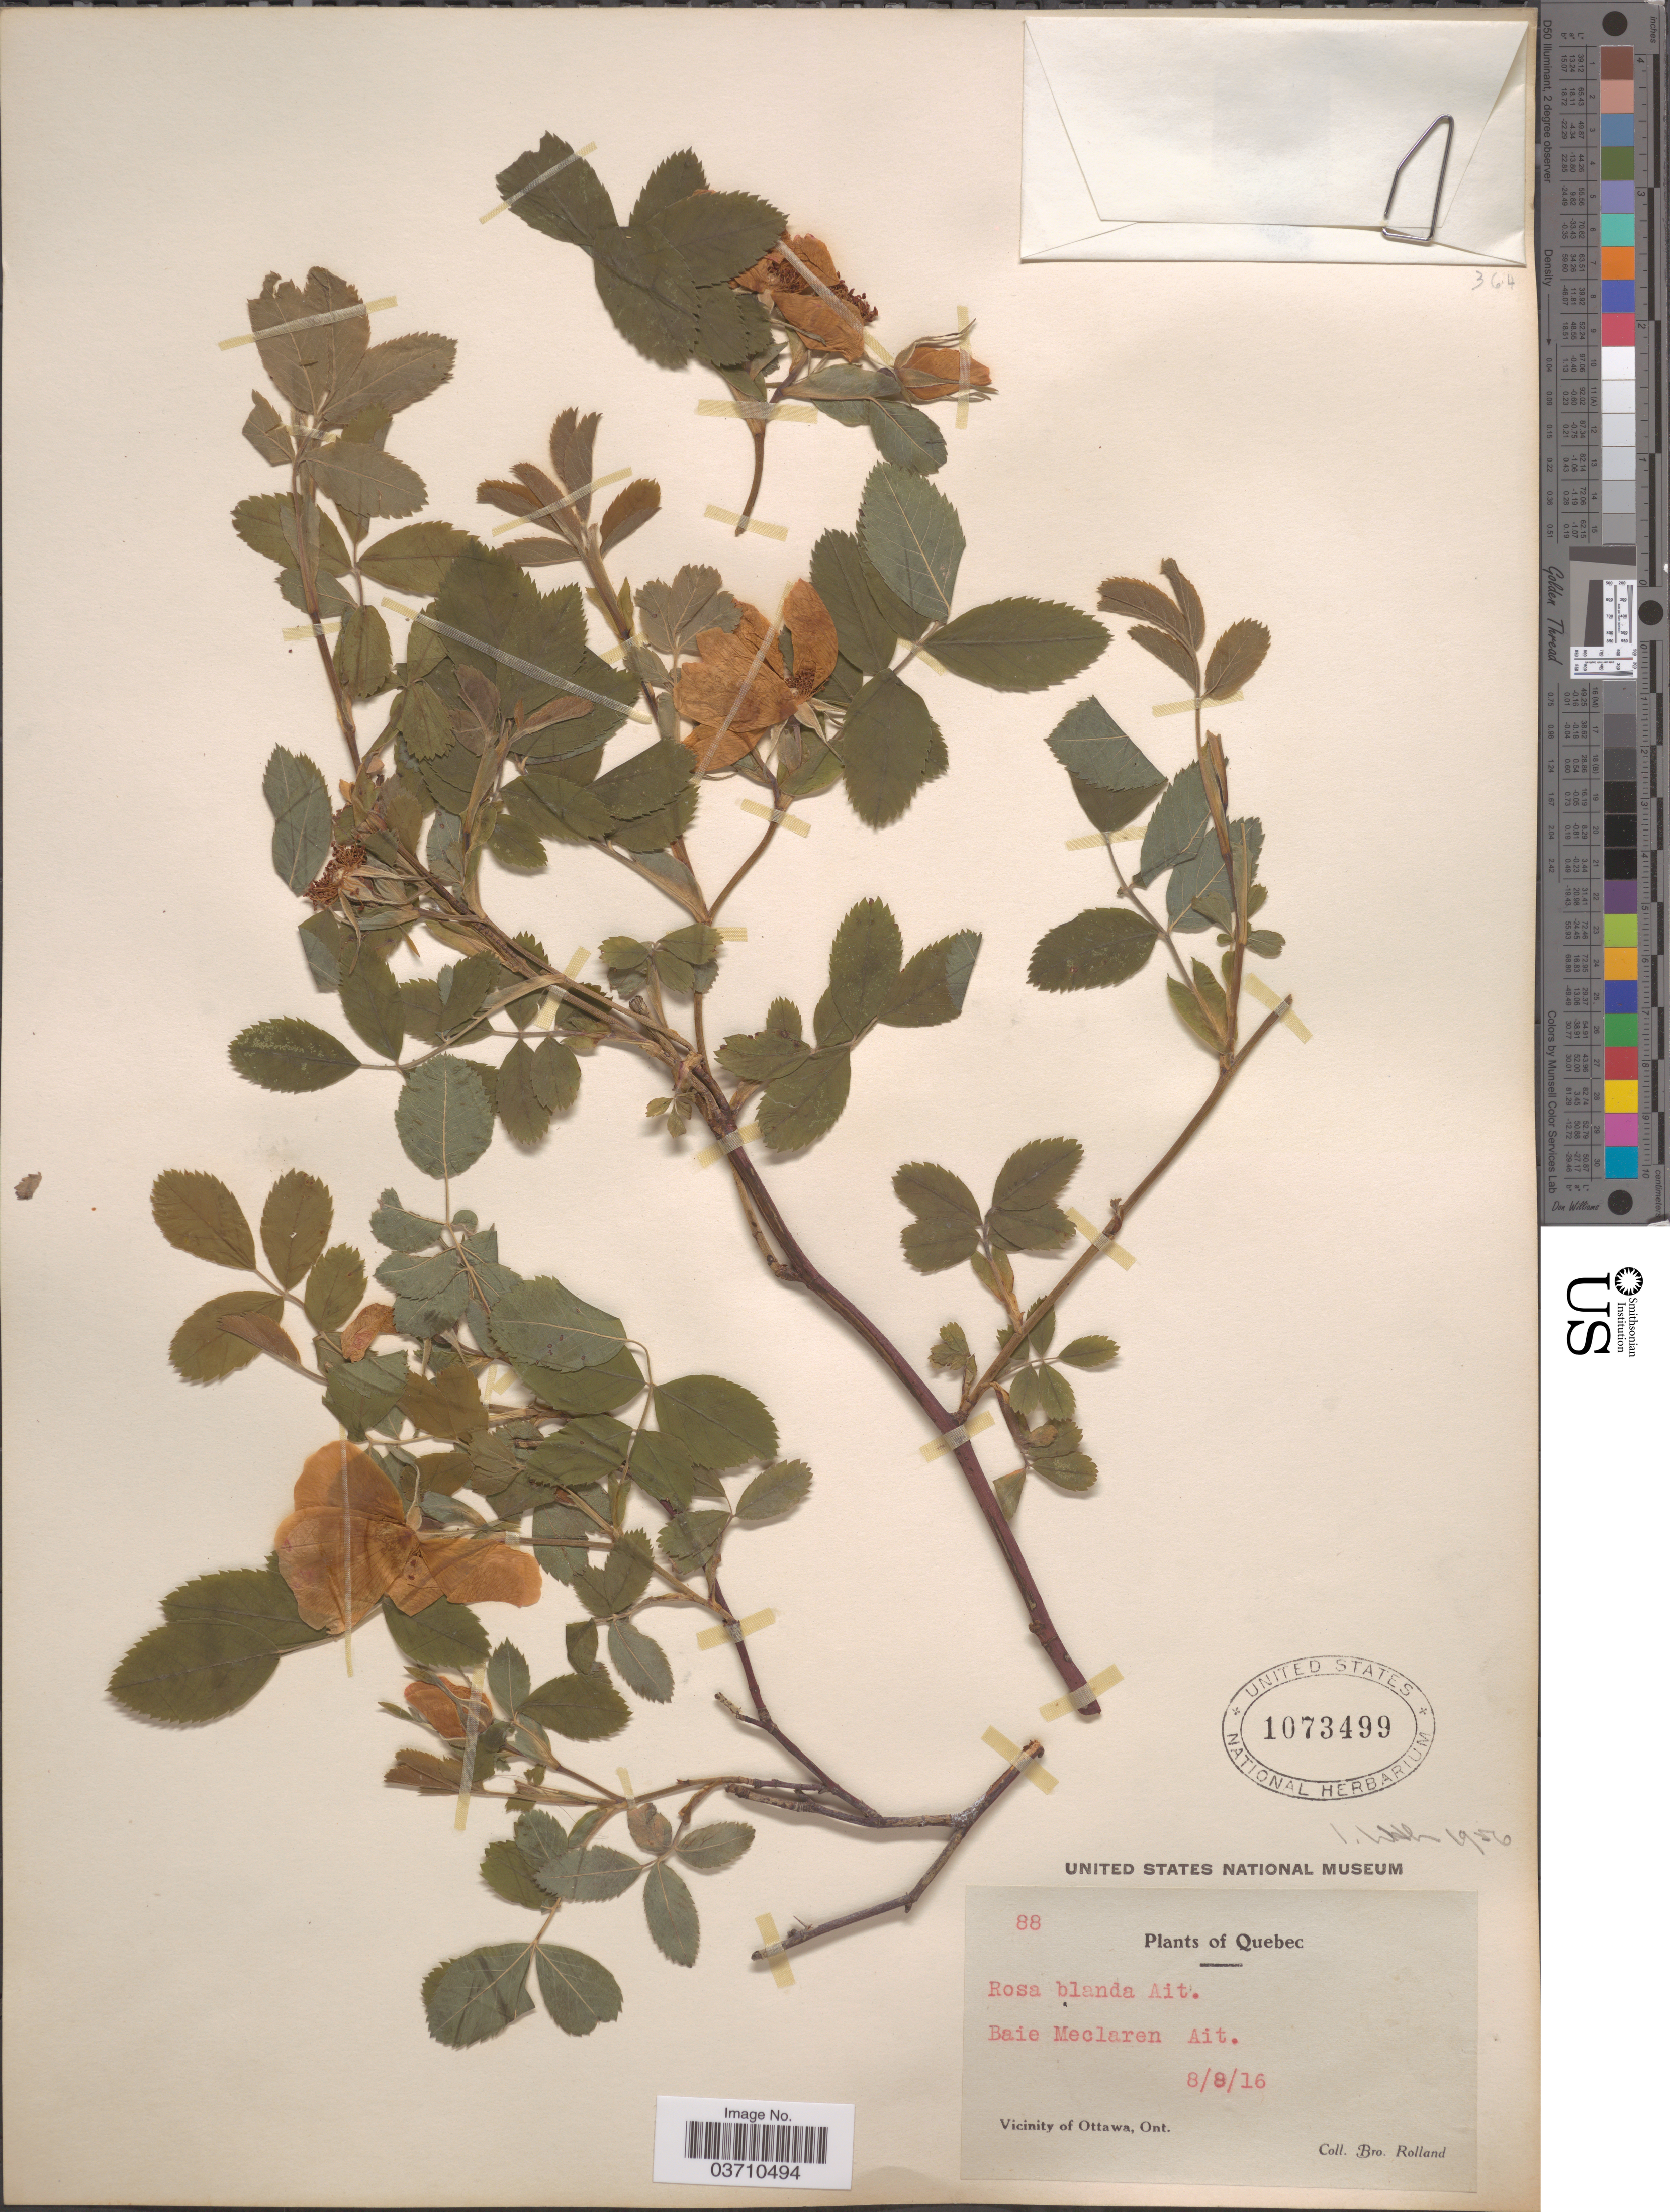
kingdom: Plantae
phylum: Tracheophyta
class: Magnoliopsida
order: Rosales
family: Rosaceae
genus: Rosa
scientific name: Rosa blanda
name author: Aiton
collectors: B. Rolland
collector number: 88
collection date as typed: Transcribed d/m/y: 8/9/16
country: Canada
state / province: Ontario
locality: Baire Meclaren Ait. Vicinity of Ottawa.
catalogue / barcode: US 1073499